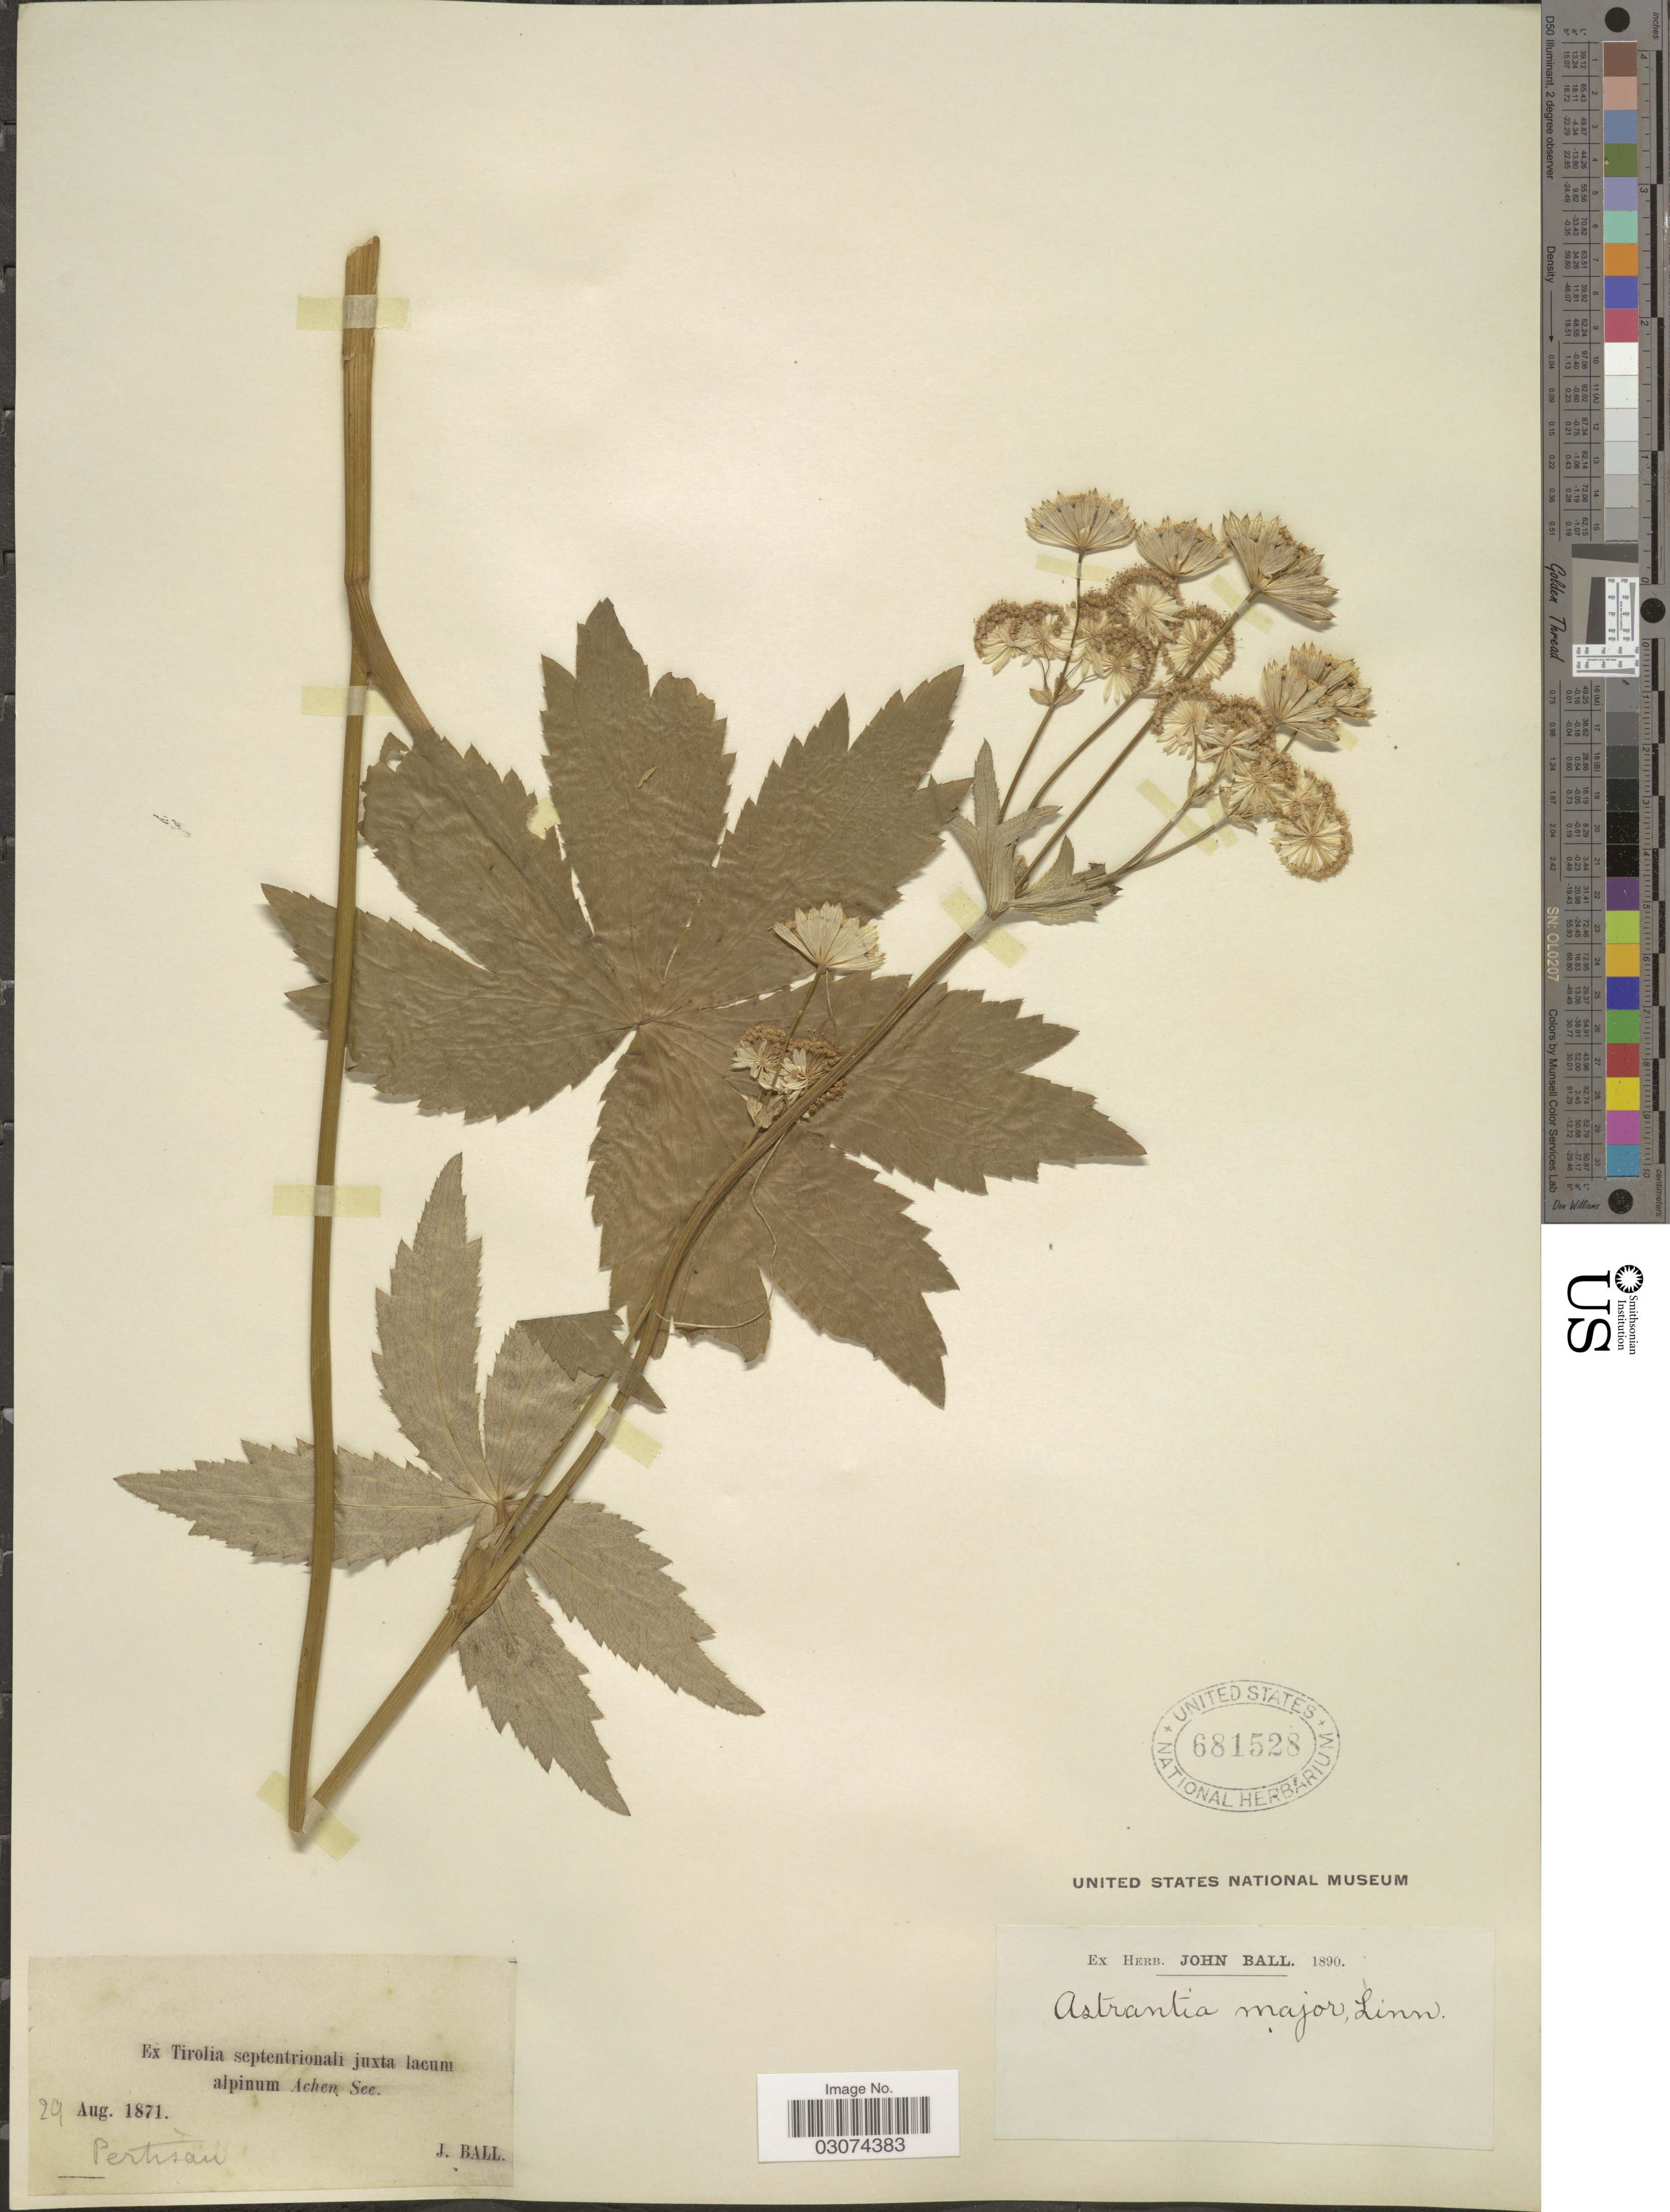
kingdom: Plantae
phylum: Tracheophyta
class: Magnoliopsida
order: Apiales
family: Apiaceae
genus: Astrantia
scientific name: Astrantia major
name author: L.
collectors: J. Ball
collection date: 1871-08-29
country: Austria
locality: Ex Tirolia septentrionali juxta lacum alpinum Achen See. Pertisau.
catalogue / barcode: US 681528